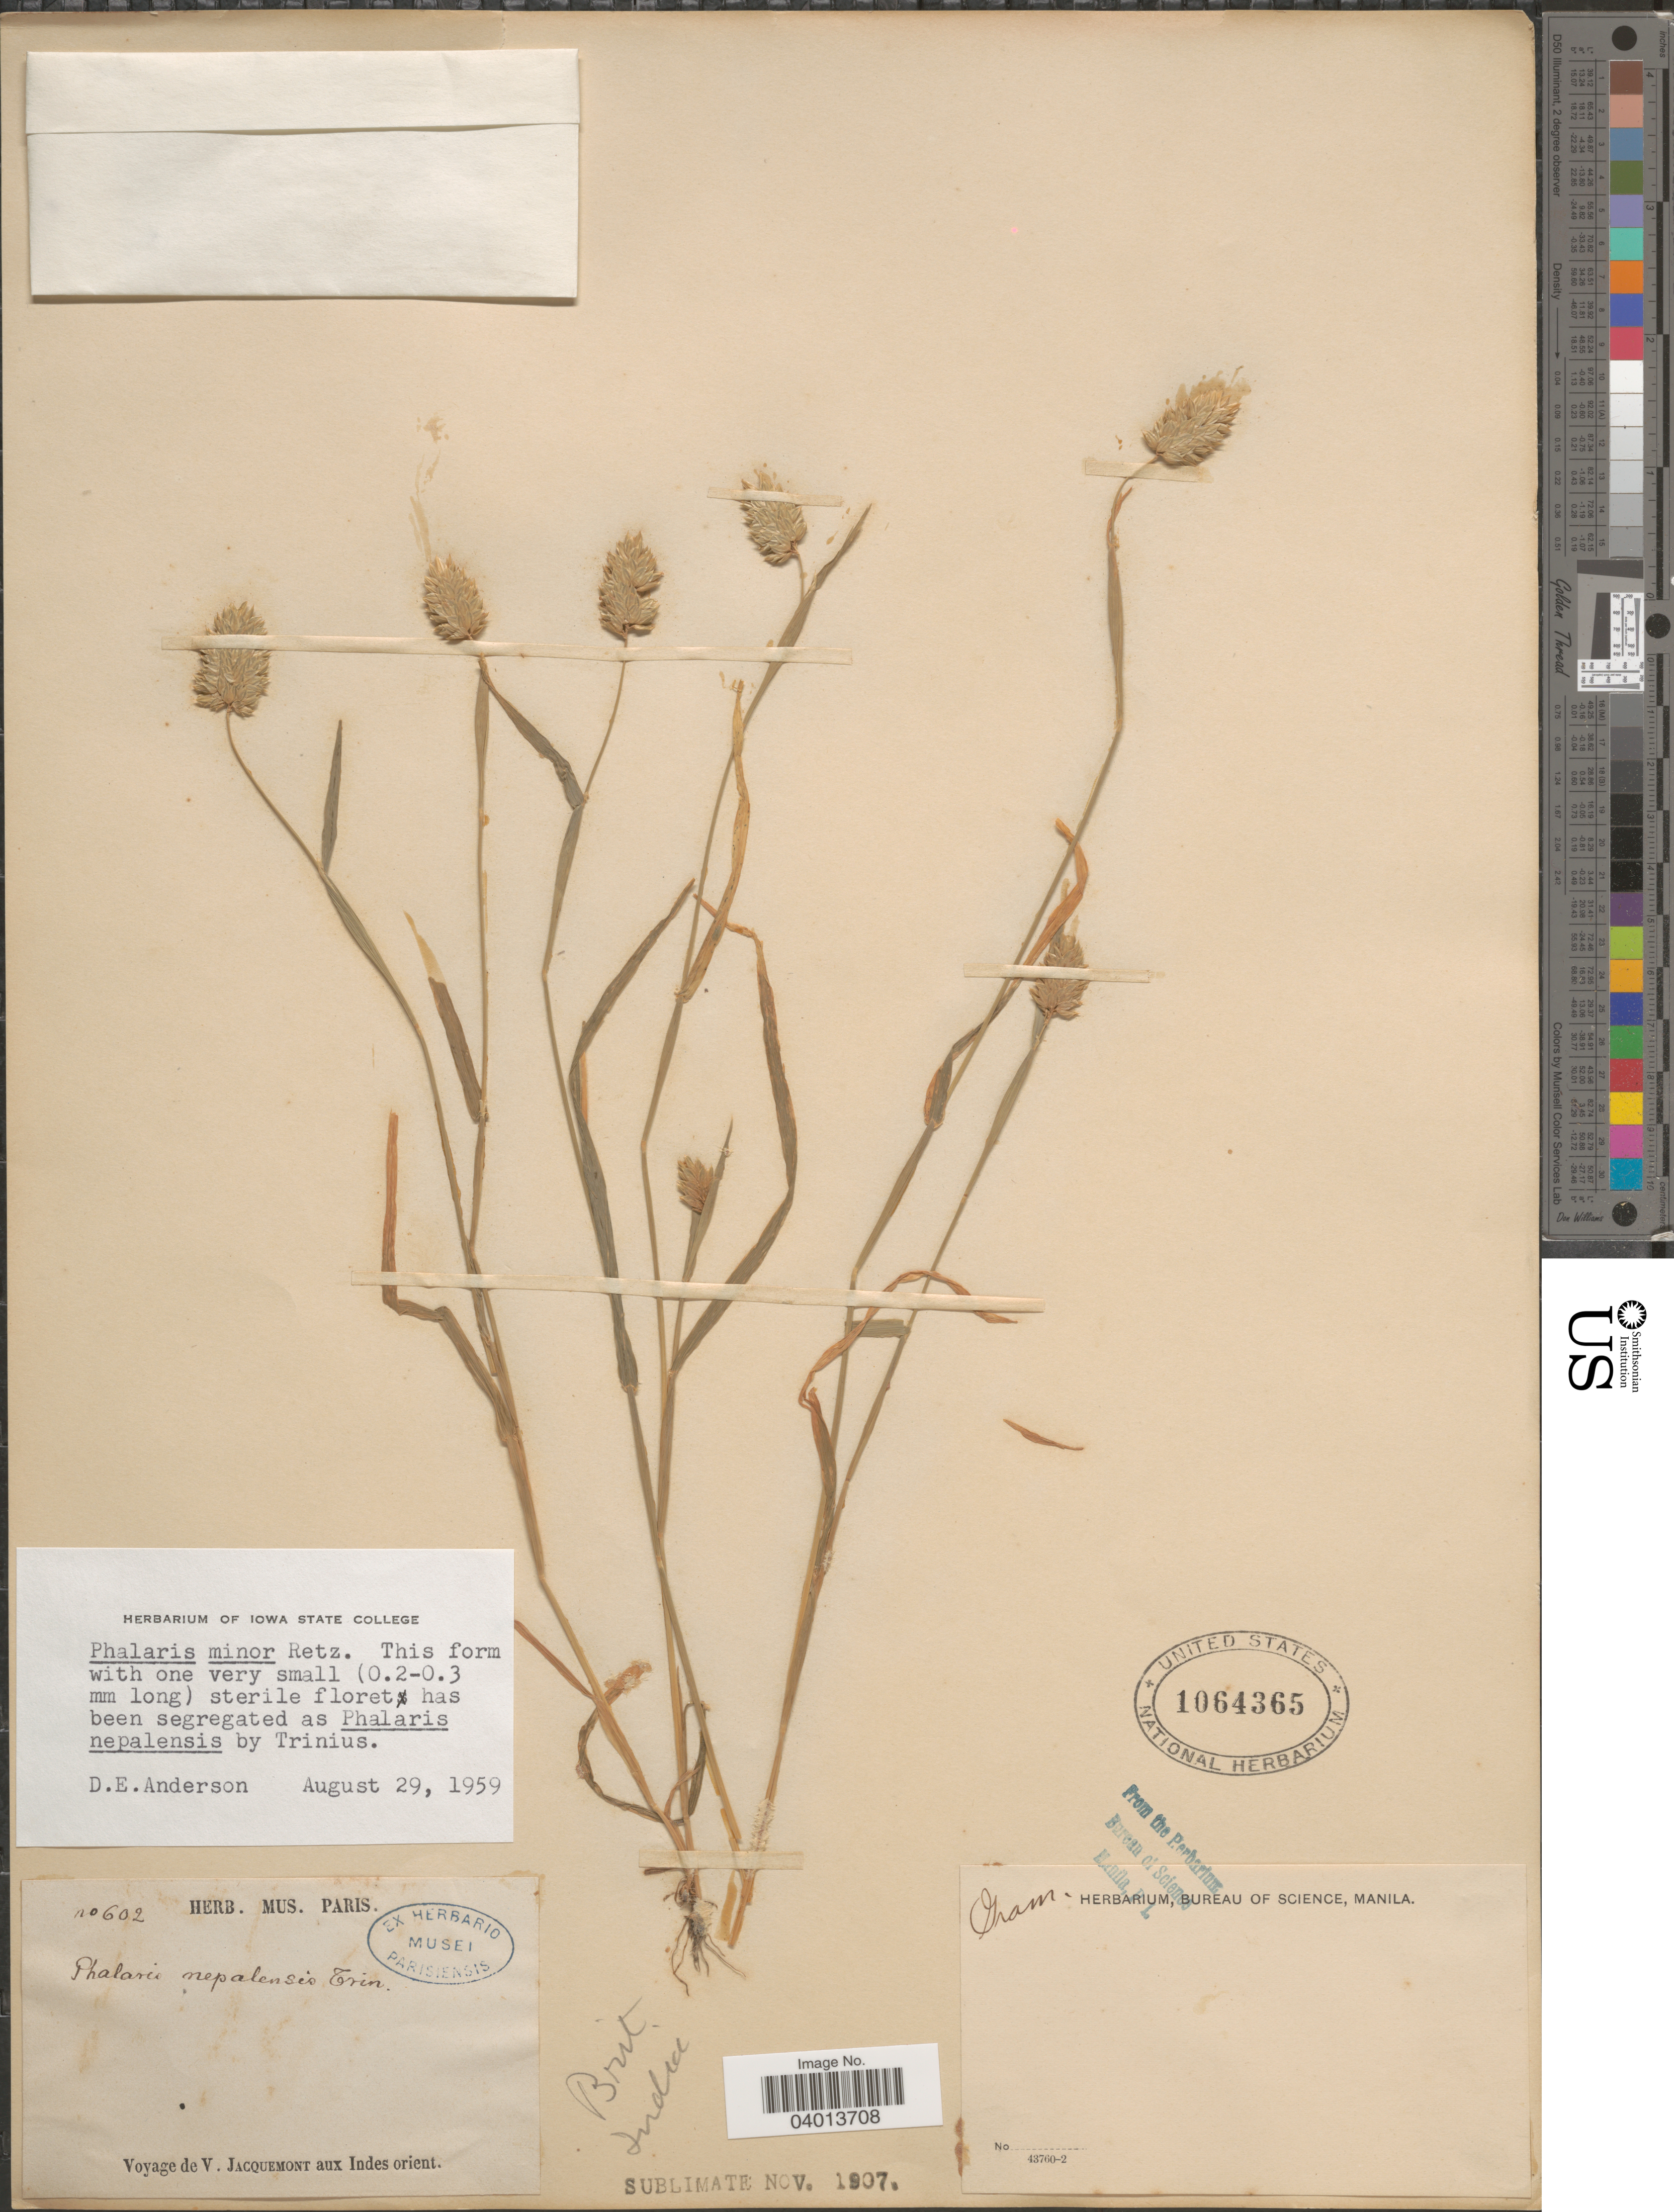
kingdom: Plantae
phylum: Tracheophyta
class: Liliopsida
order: Poales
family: Poaceae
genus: Phalaris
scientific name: Phalaris minor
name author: Retz.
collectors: V. Jacquemont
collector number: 602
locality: Brit. India.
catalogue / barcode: US 1064365